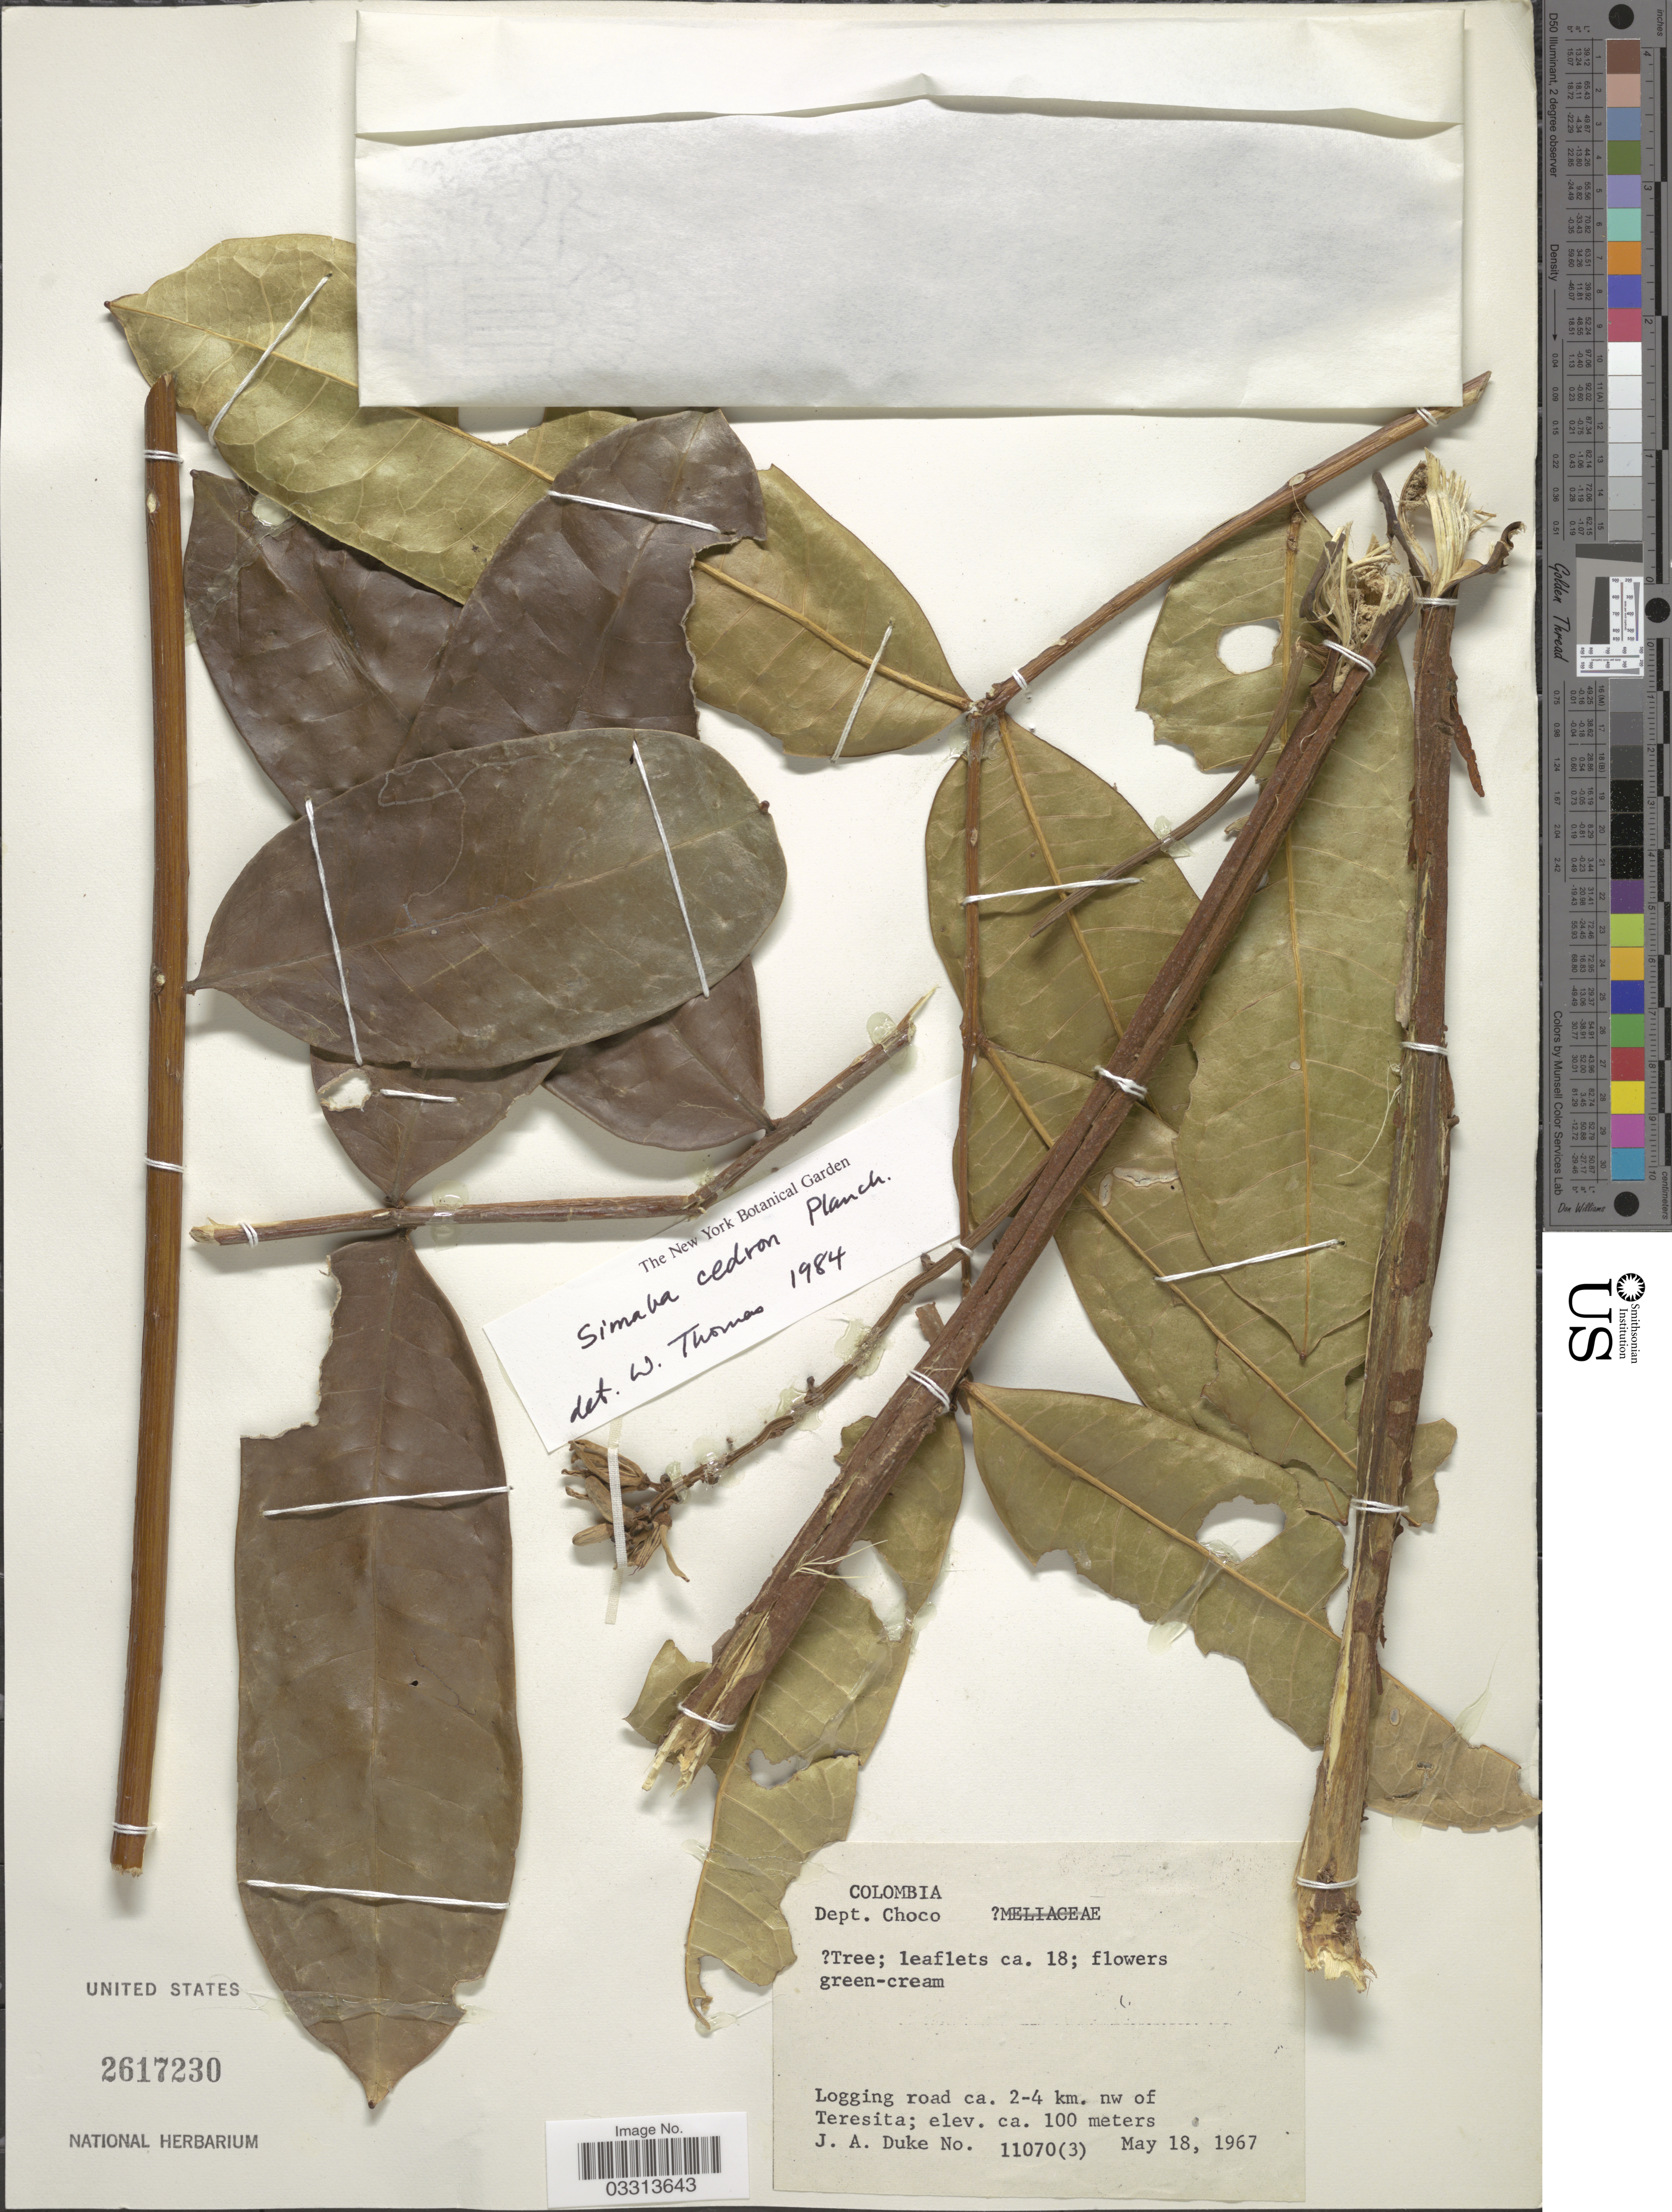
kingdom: Plantae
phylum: Tracheophyta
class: Magnoliopsida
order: Sapindales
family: Simaroubaceae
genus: Homalolepis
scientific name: Homalolepis cedron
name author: (Planch.) Devecchi & Pirani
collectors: J. A. Duke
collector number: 11070(3)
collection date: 1967-05-18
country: Colombia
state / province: Chocó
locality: Dept. Choco, Logging road ca.2-4 km. nw of Teresita.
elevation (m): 100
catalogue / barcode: US 2617230